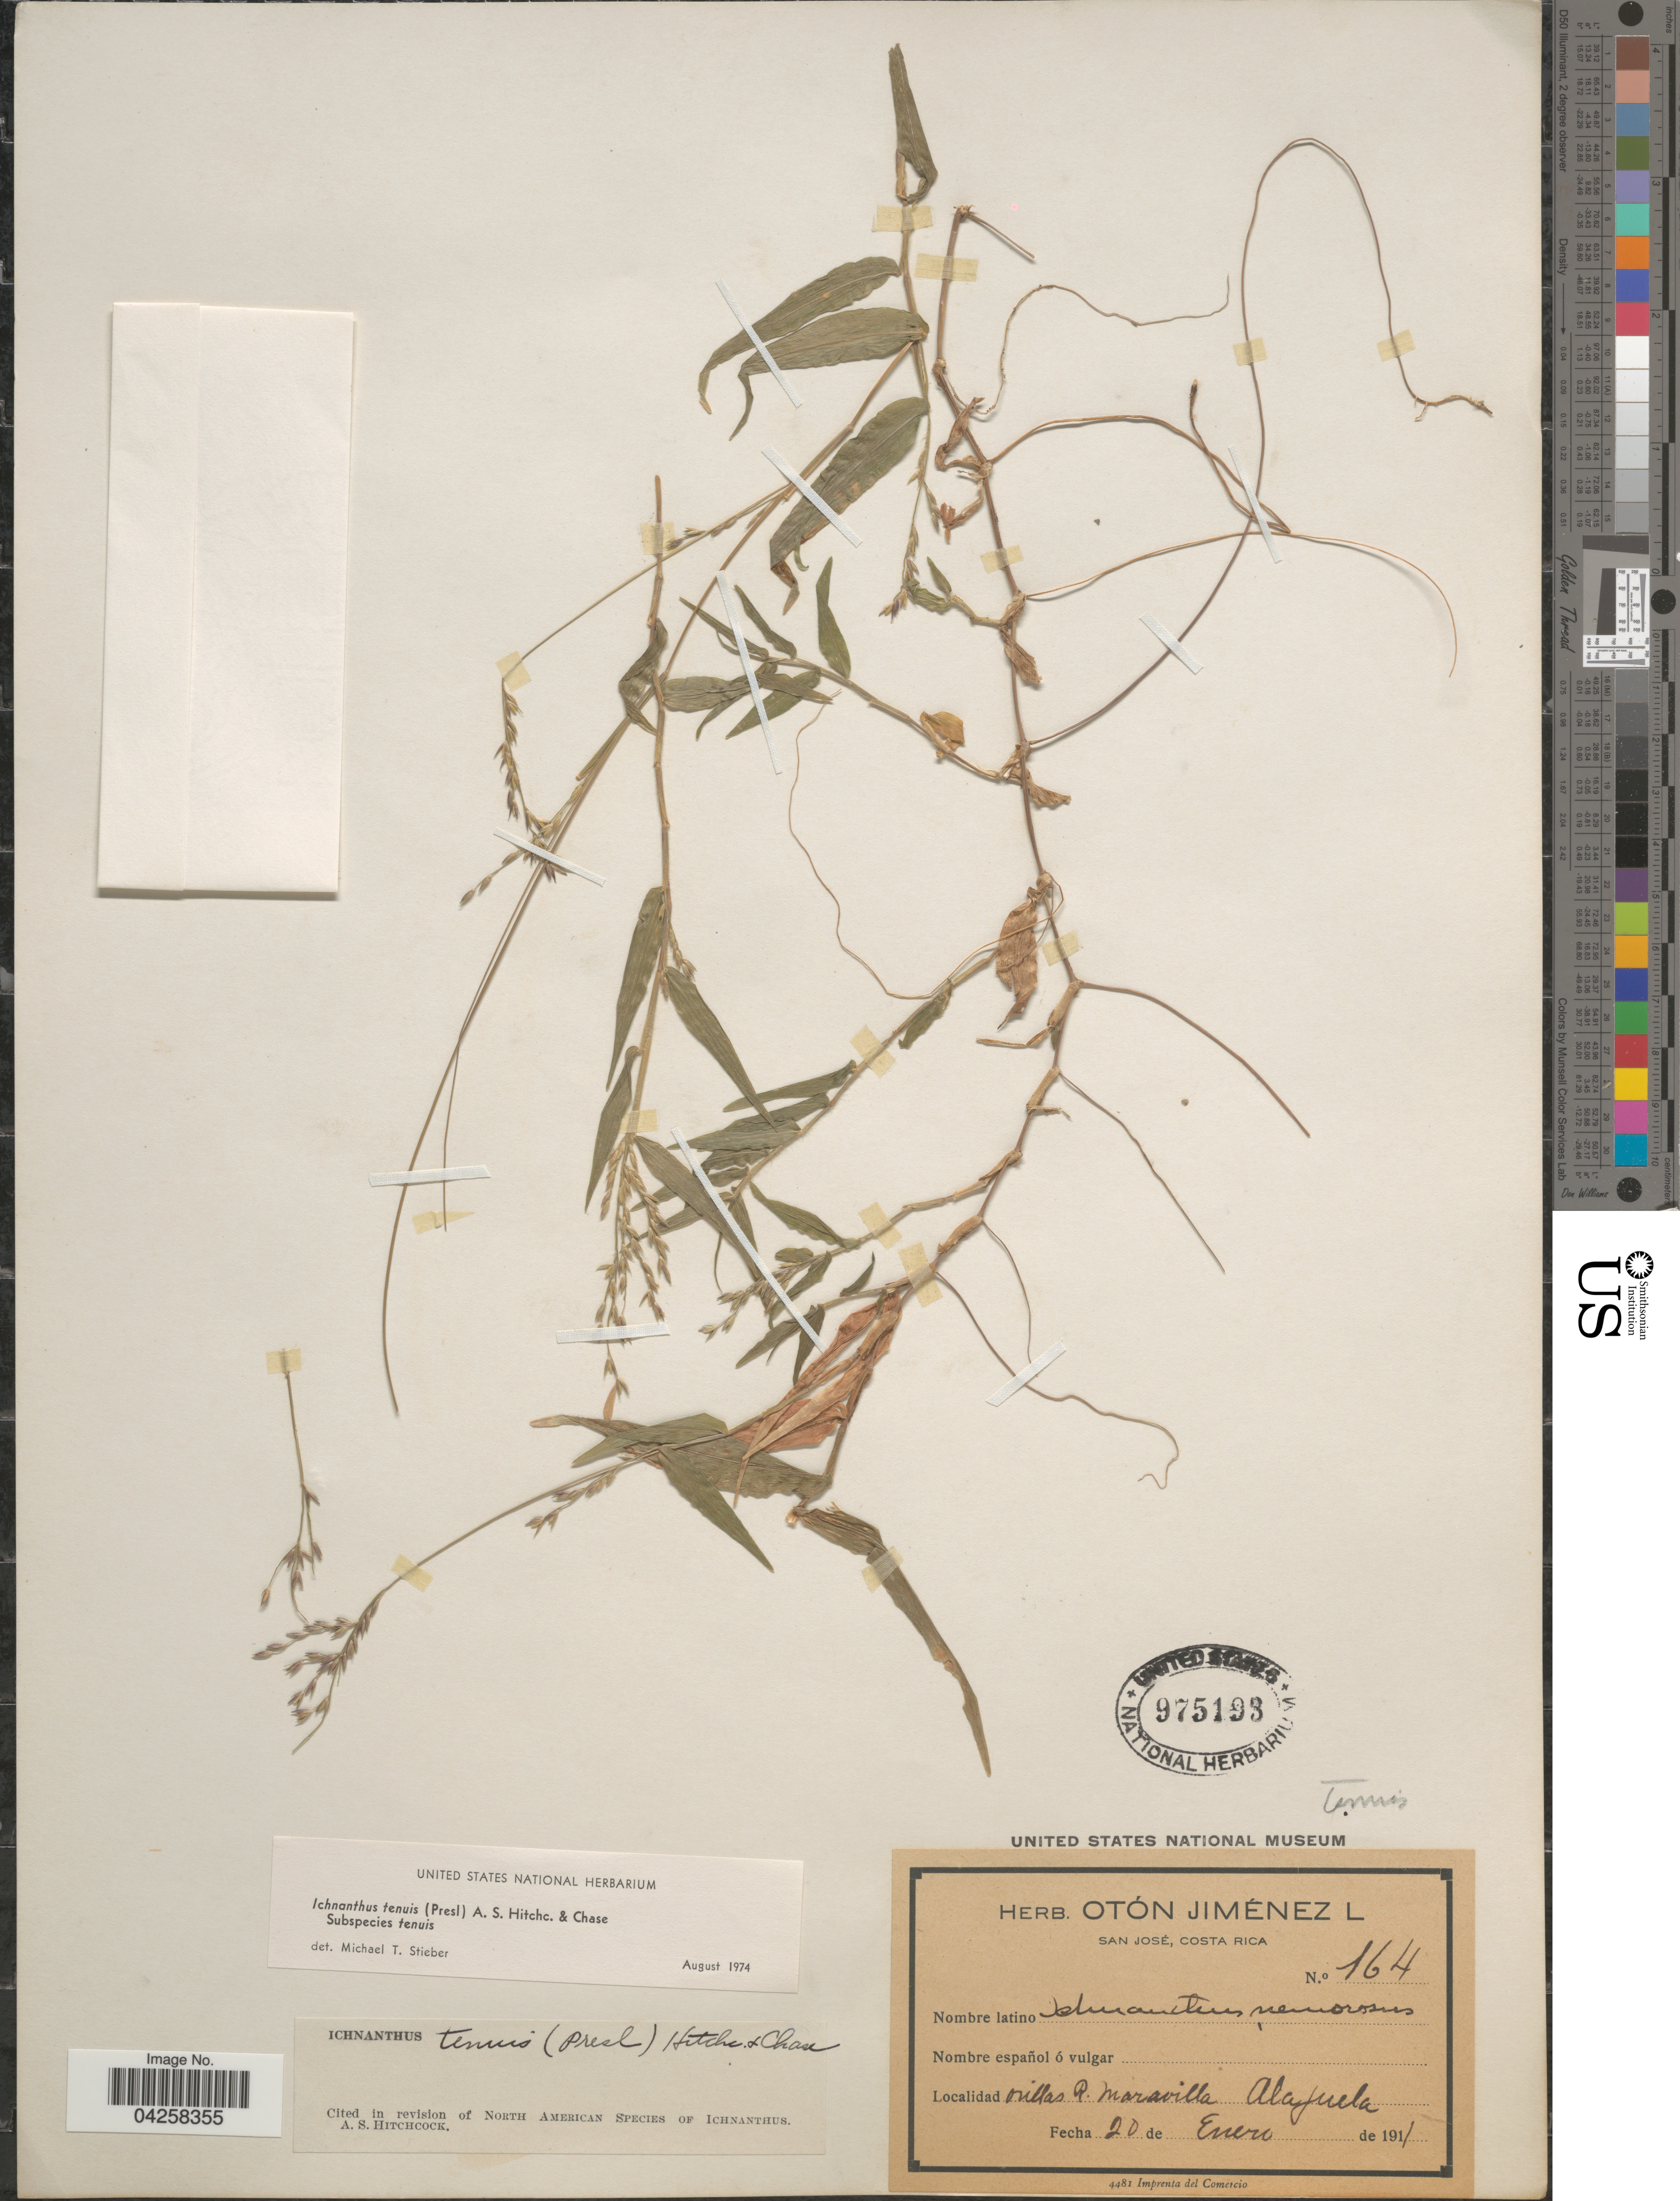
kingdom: Plantae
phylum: Tracheophyta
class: Liliopsida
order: Poales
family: Poaceae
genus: Ichnanthus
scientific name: Ichnanthus tenuis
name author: (J. Presl) Hitchc. & Chase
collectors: ex herb. O. Jimenez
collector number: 164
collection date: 1911-01-20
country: Costa Rica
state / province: Alajuela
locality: Orillas R. Maravilla.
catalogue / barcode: US 975193